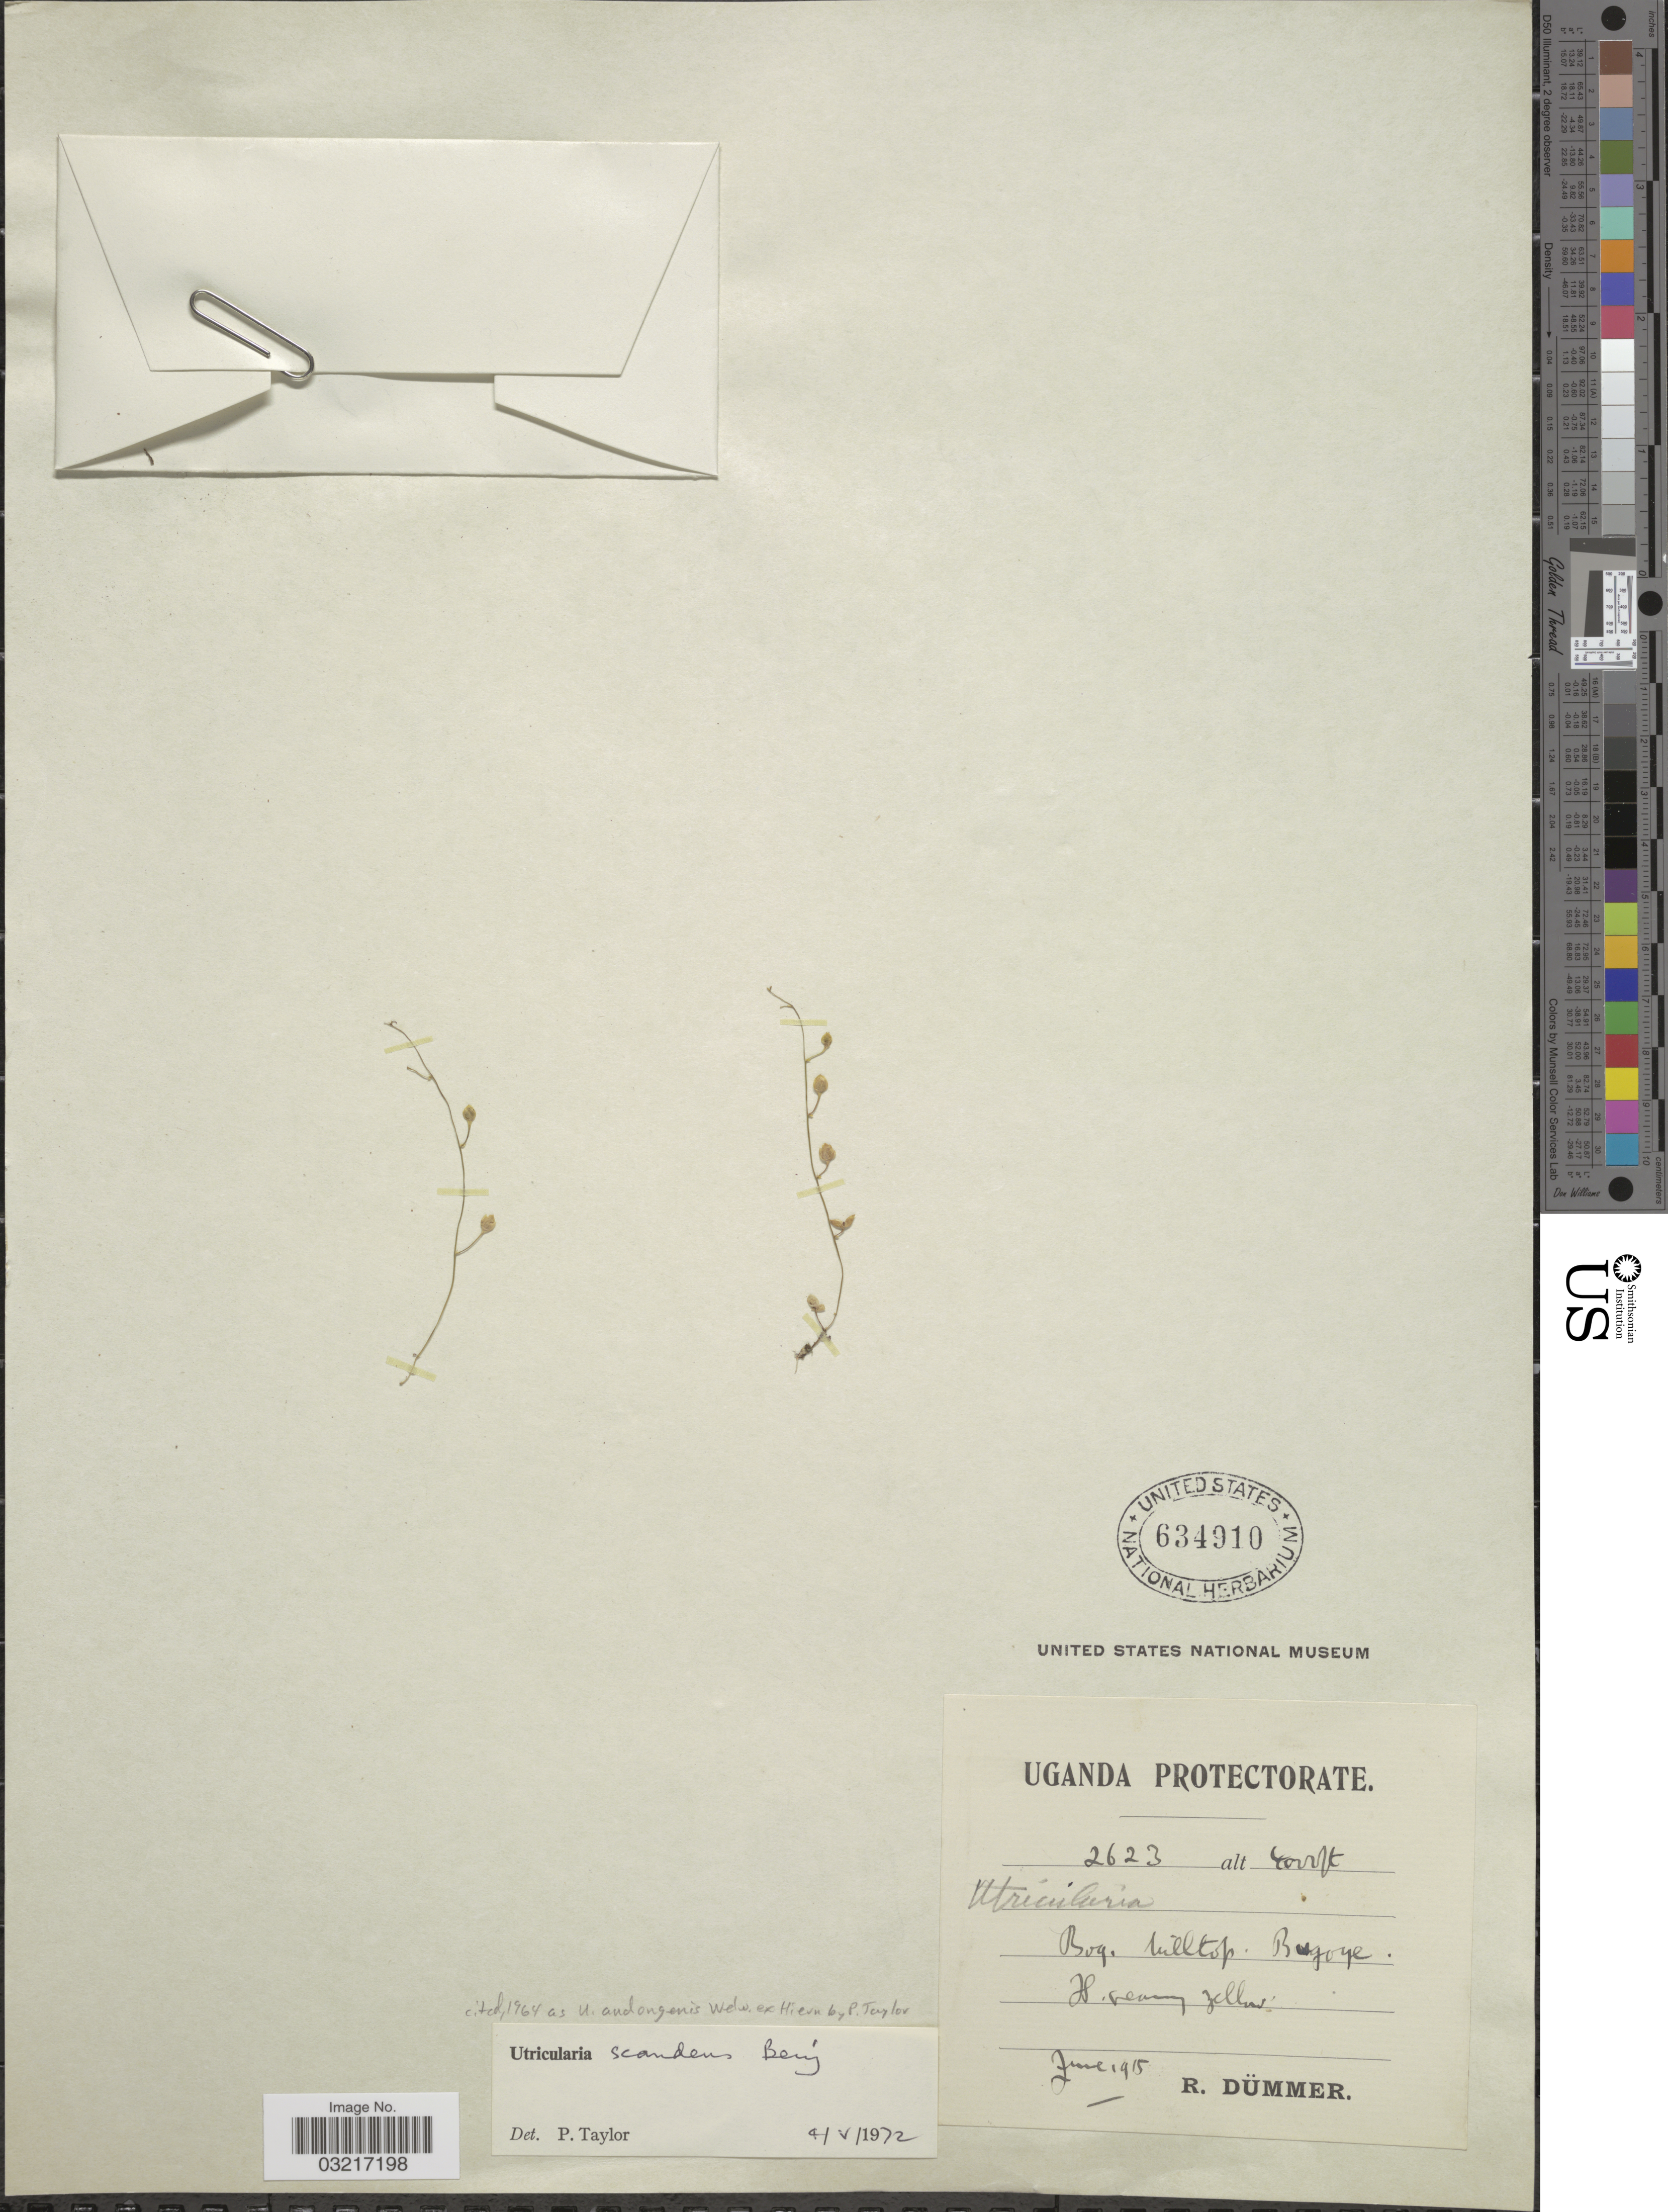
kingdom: Plantae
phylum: Tracheophyta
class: Magnoliopsida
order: Lamiales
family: Lentibulariaceae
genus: Utricularia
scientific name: Utricularia scandens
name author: Benj.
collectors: R. Duemmer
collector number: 2623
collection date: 1915-06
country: Uganda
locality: Bog. hilltop. Bugoye.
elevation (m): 1219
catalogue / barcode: US 634910